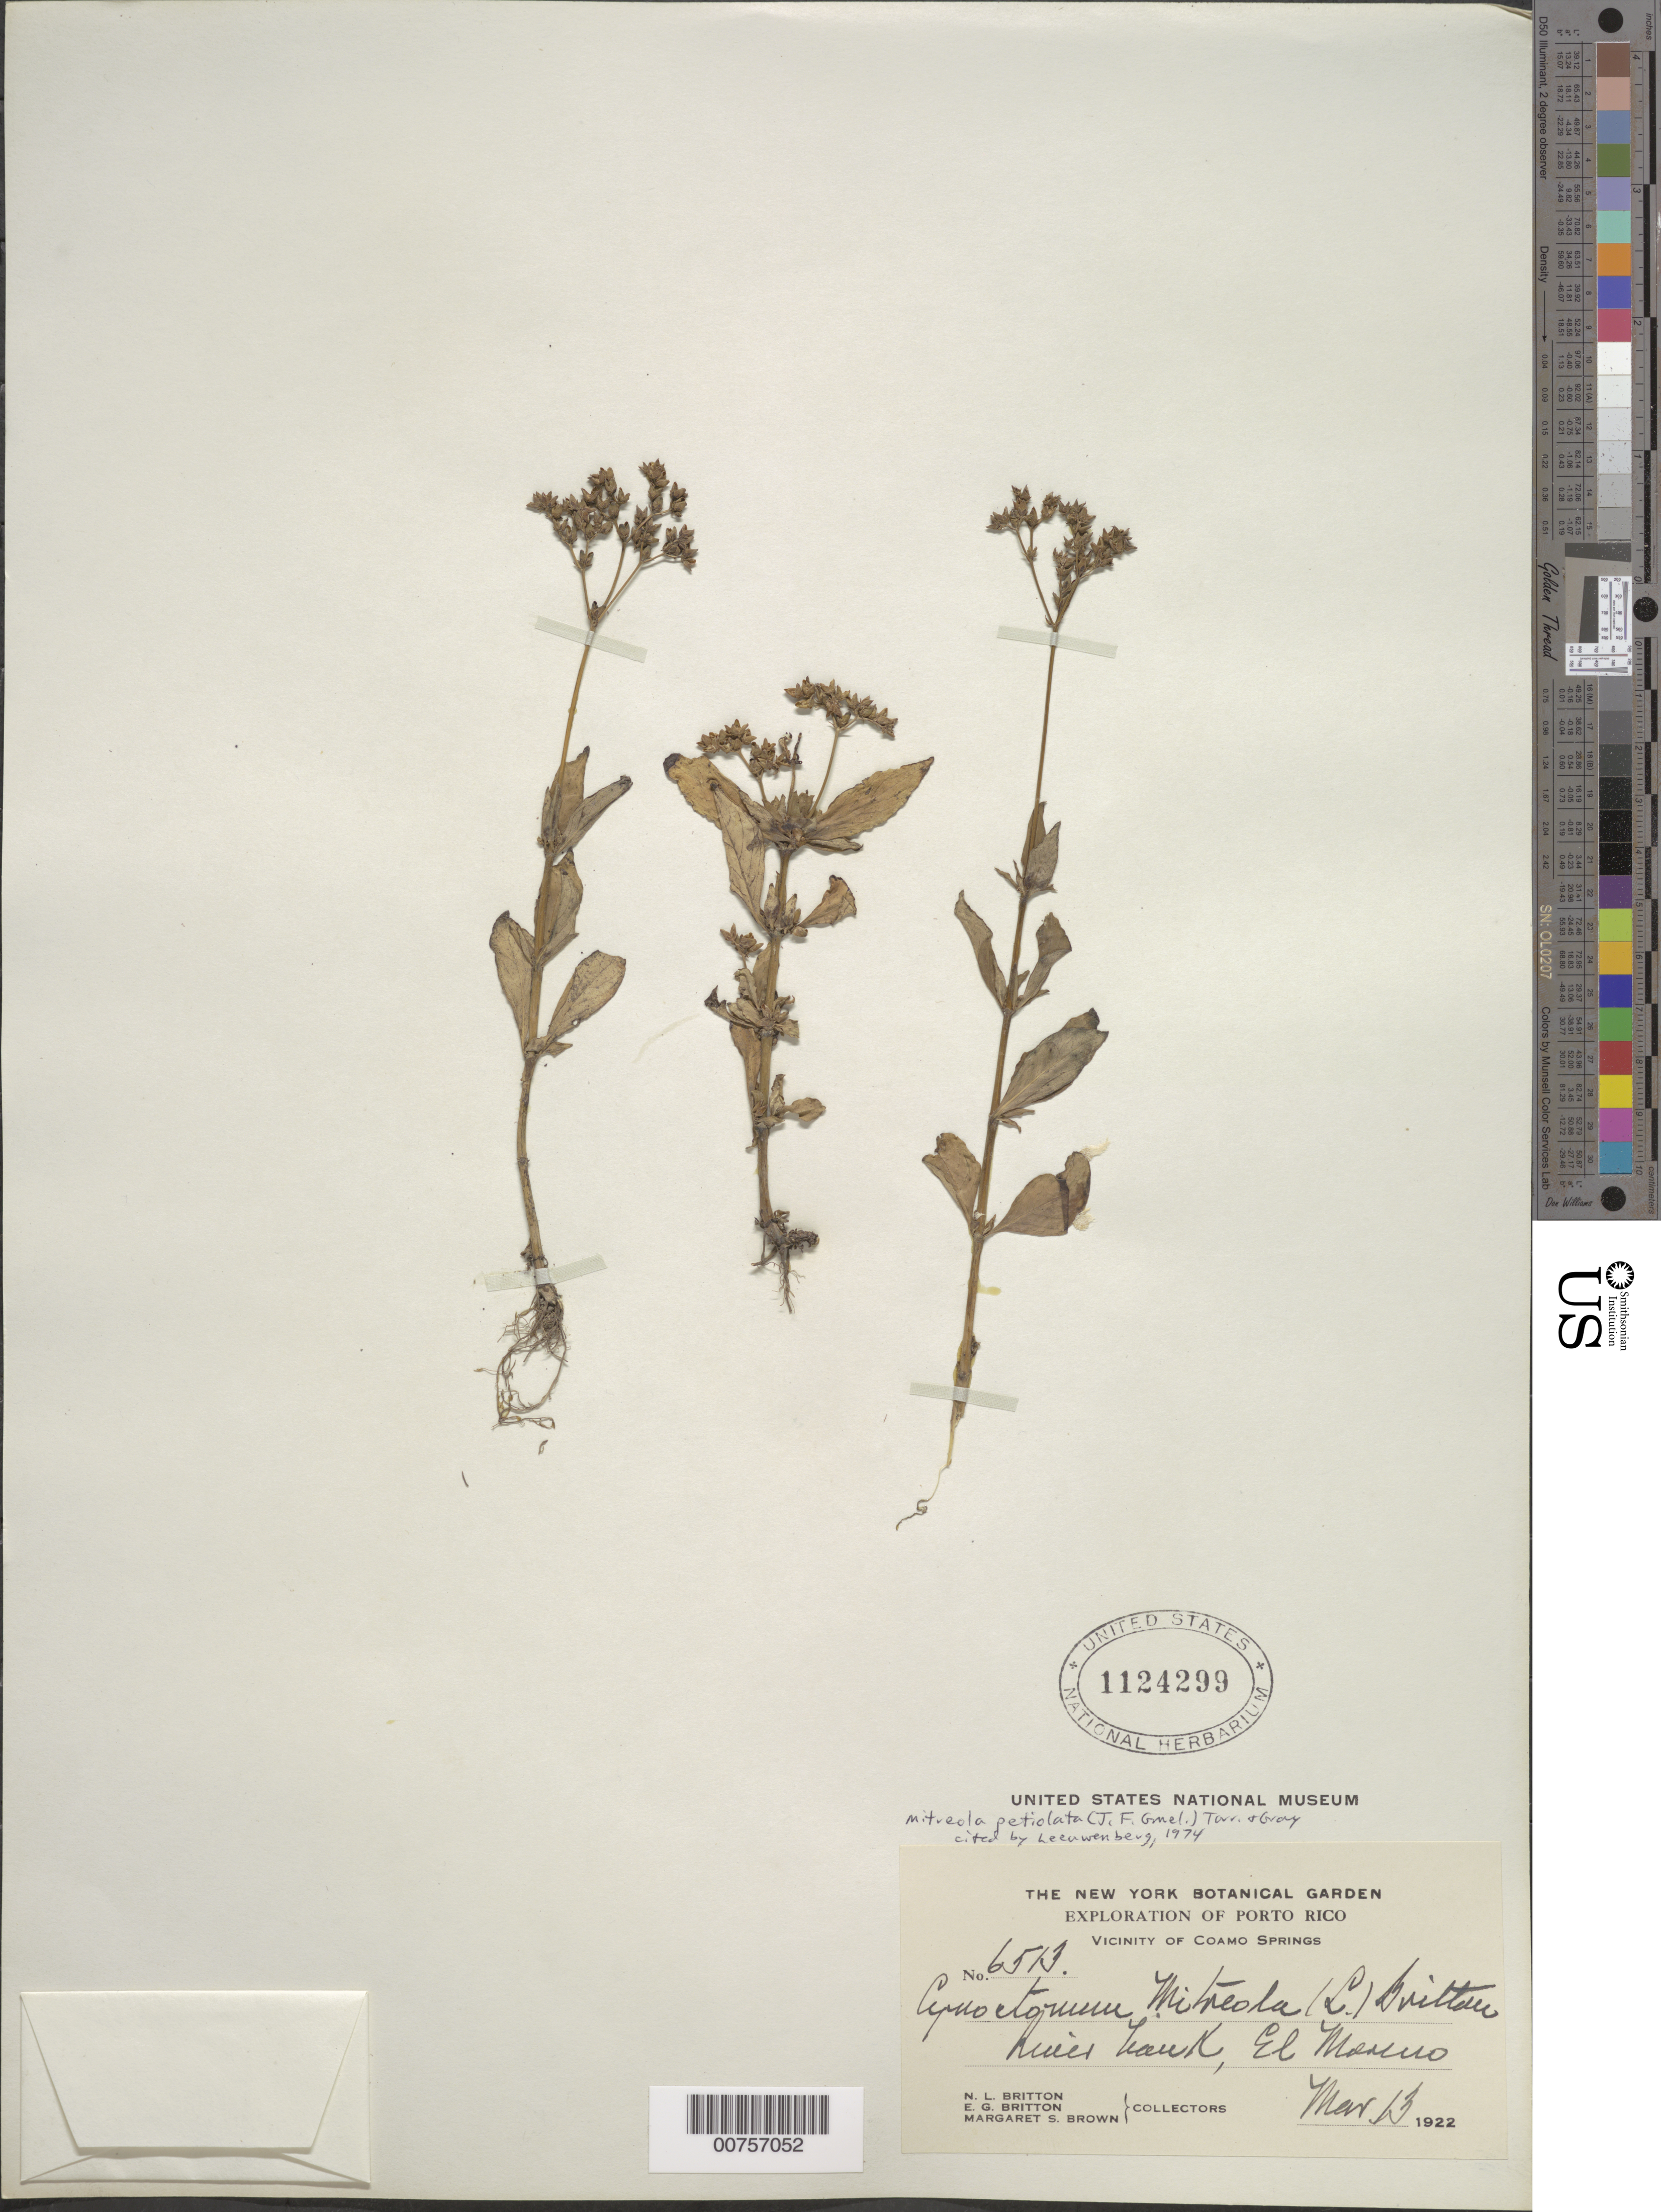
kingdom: Plantae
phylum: Tracheophyta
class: Magnoliopsida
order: Gentianales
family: Loganiaceae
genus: Mitreola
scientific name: Mitreola petiolata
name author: (J.F. Gmel.) Torr. & A. Gray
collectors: N. Britton, E. G. Britton & M. S. Brown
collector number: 6513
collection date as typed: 13 Mar 1922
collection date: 1922-03-13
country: Puerto Rico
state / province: Coamo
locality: Vicinity of Coamo Springs, El M (? Illegible)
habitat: River bank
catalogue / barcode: US 1124299